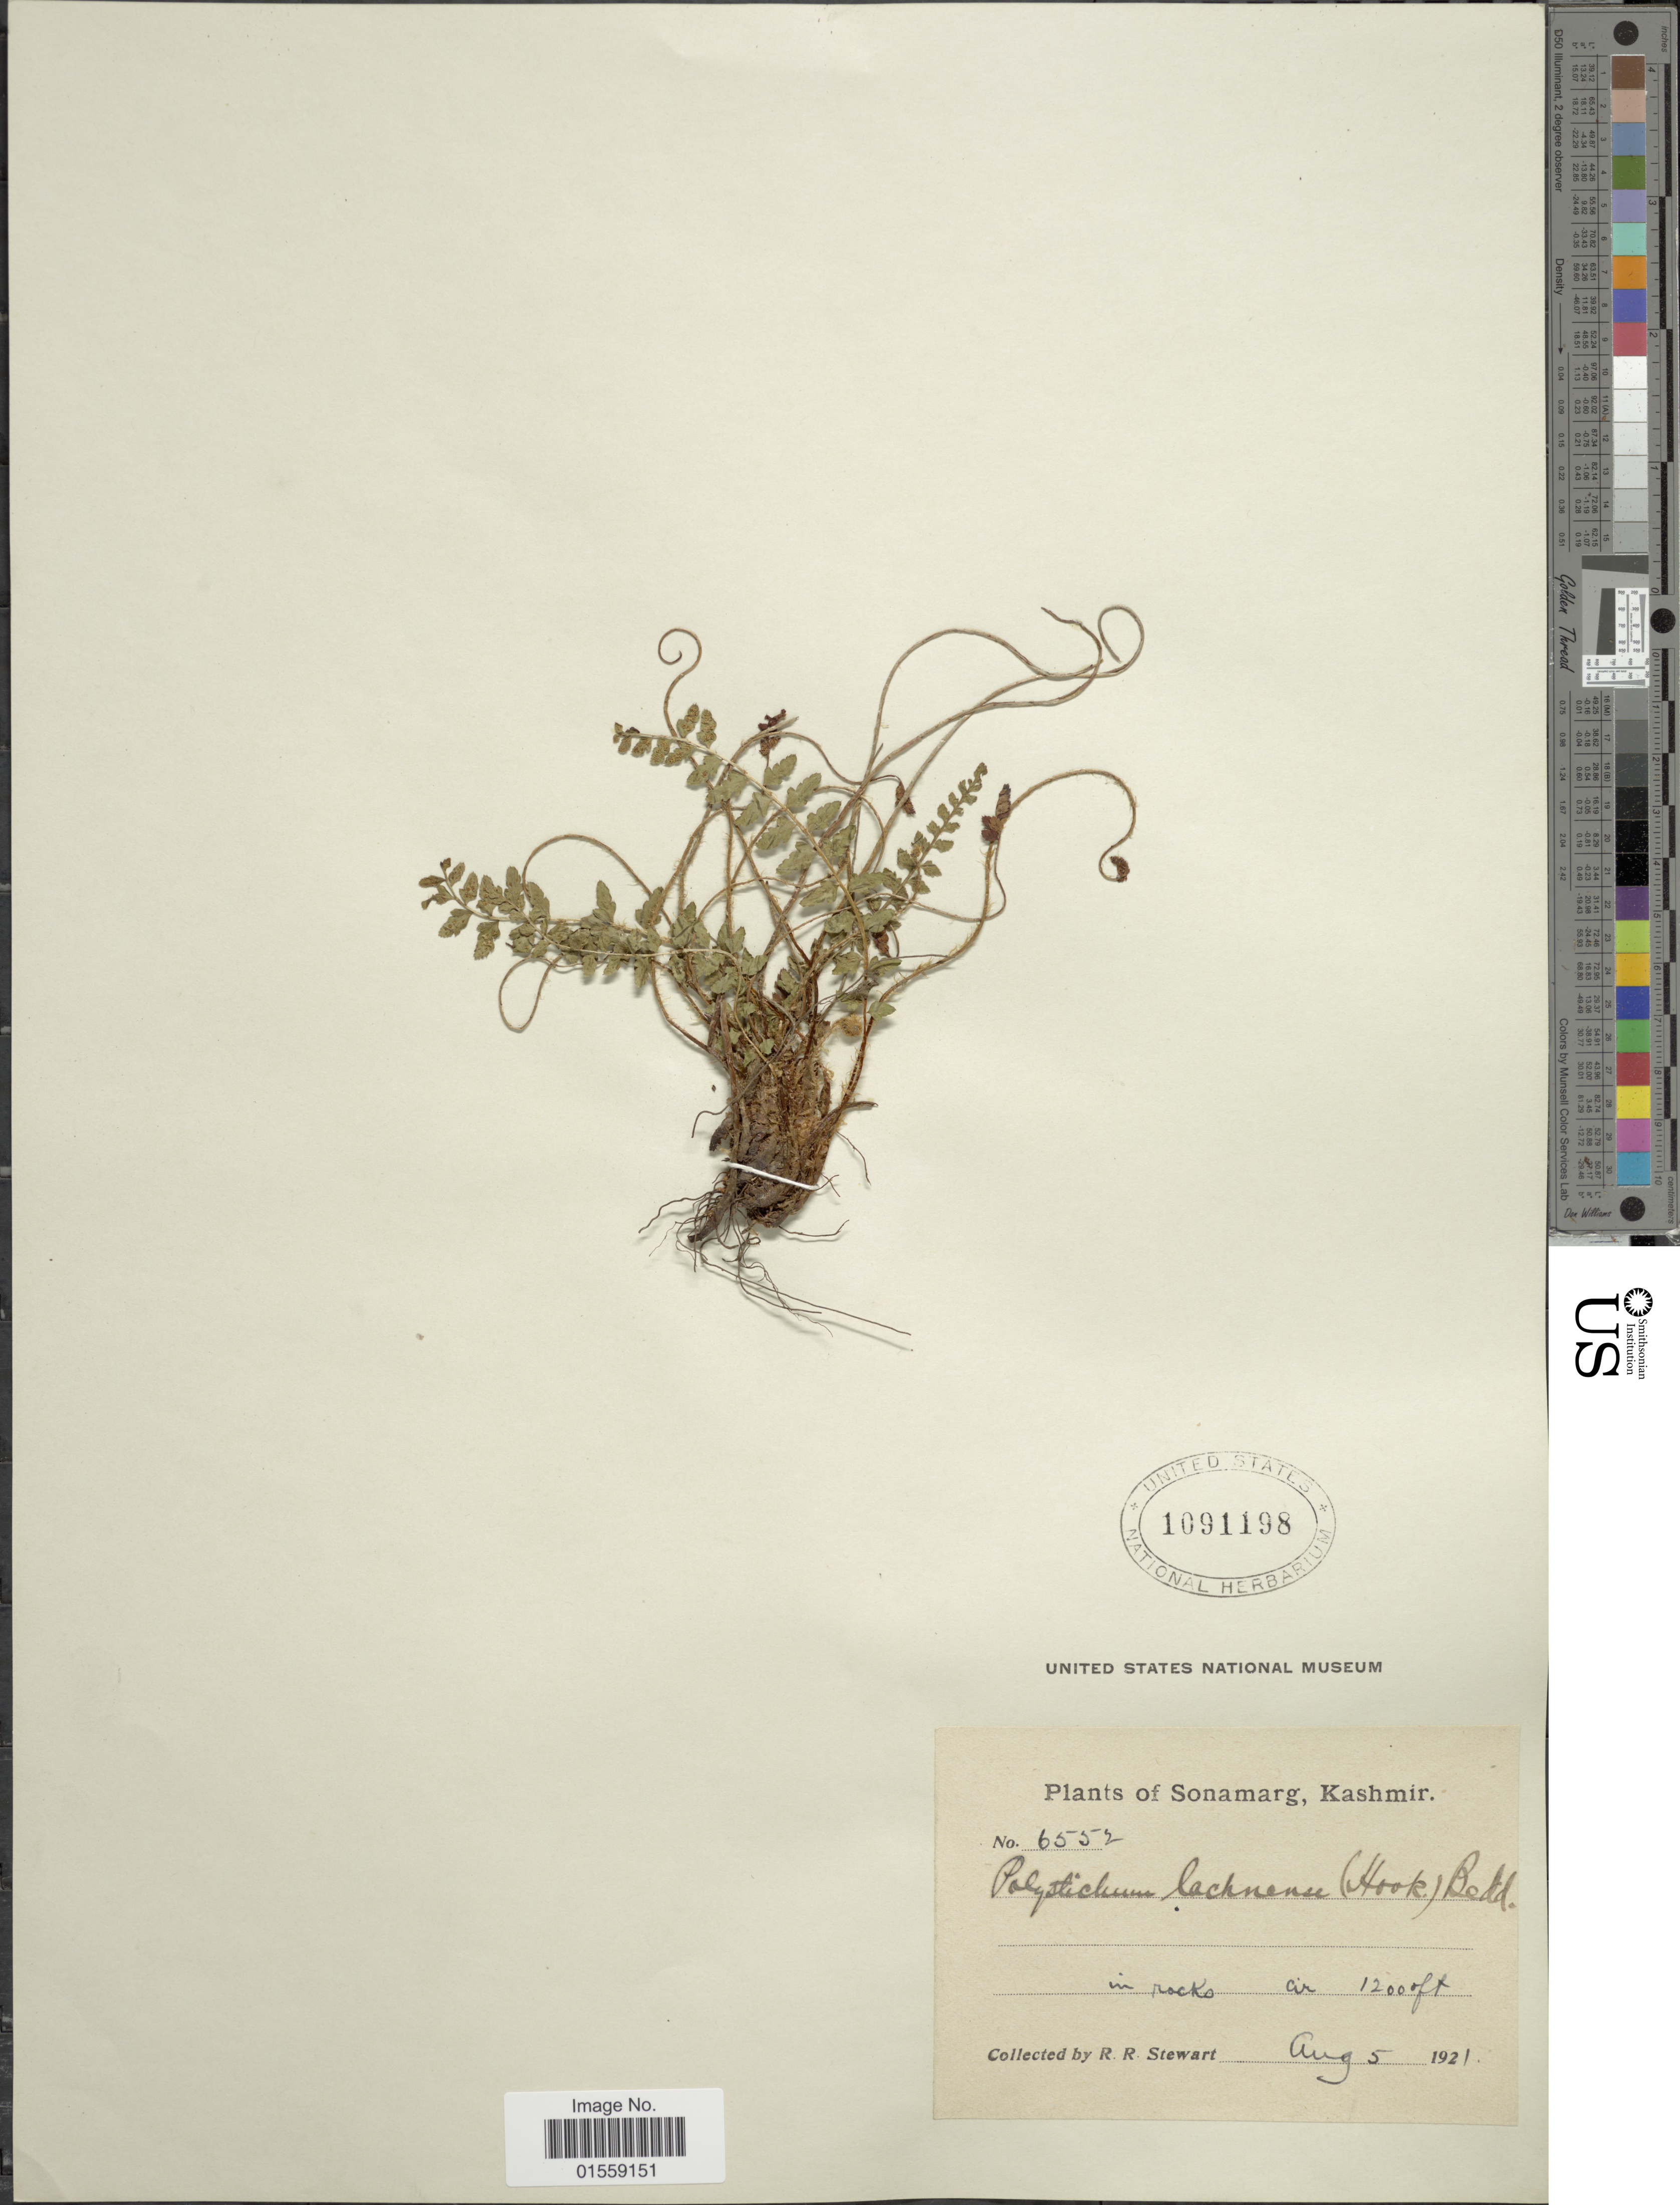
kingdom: Plantae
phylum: Tracheophyta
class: Polypodiopsida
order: Polypodiales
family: Dryopteridaceae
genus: Polystichum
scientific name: Polystichum lachenense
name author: (Hook.) Bedd.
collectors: R. R. Stewart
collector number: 6552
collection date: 1921-08-02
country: India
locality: Sonamarg, Kashmir.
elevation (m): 366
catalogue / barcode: US 1091198